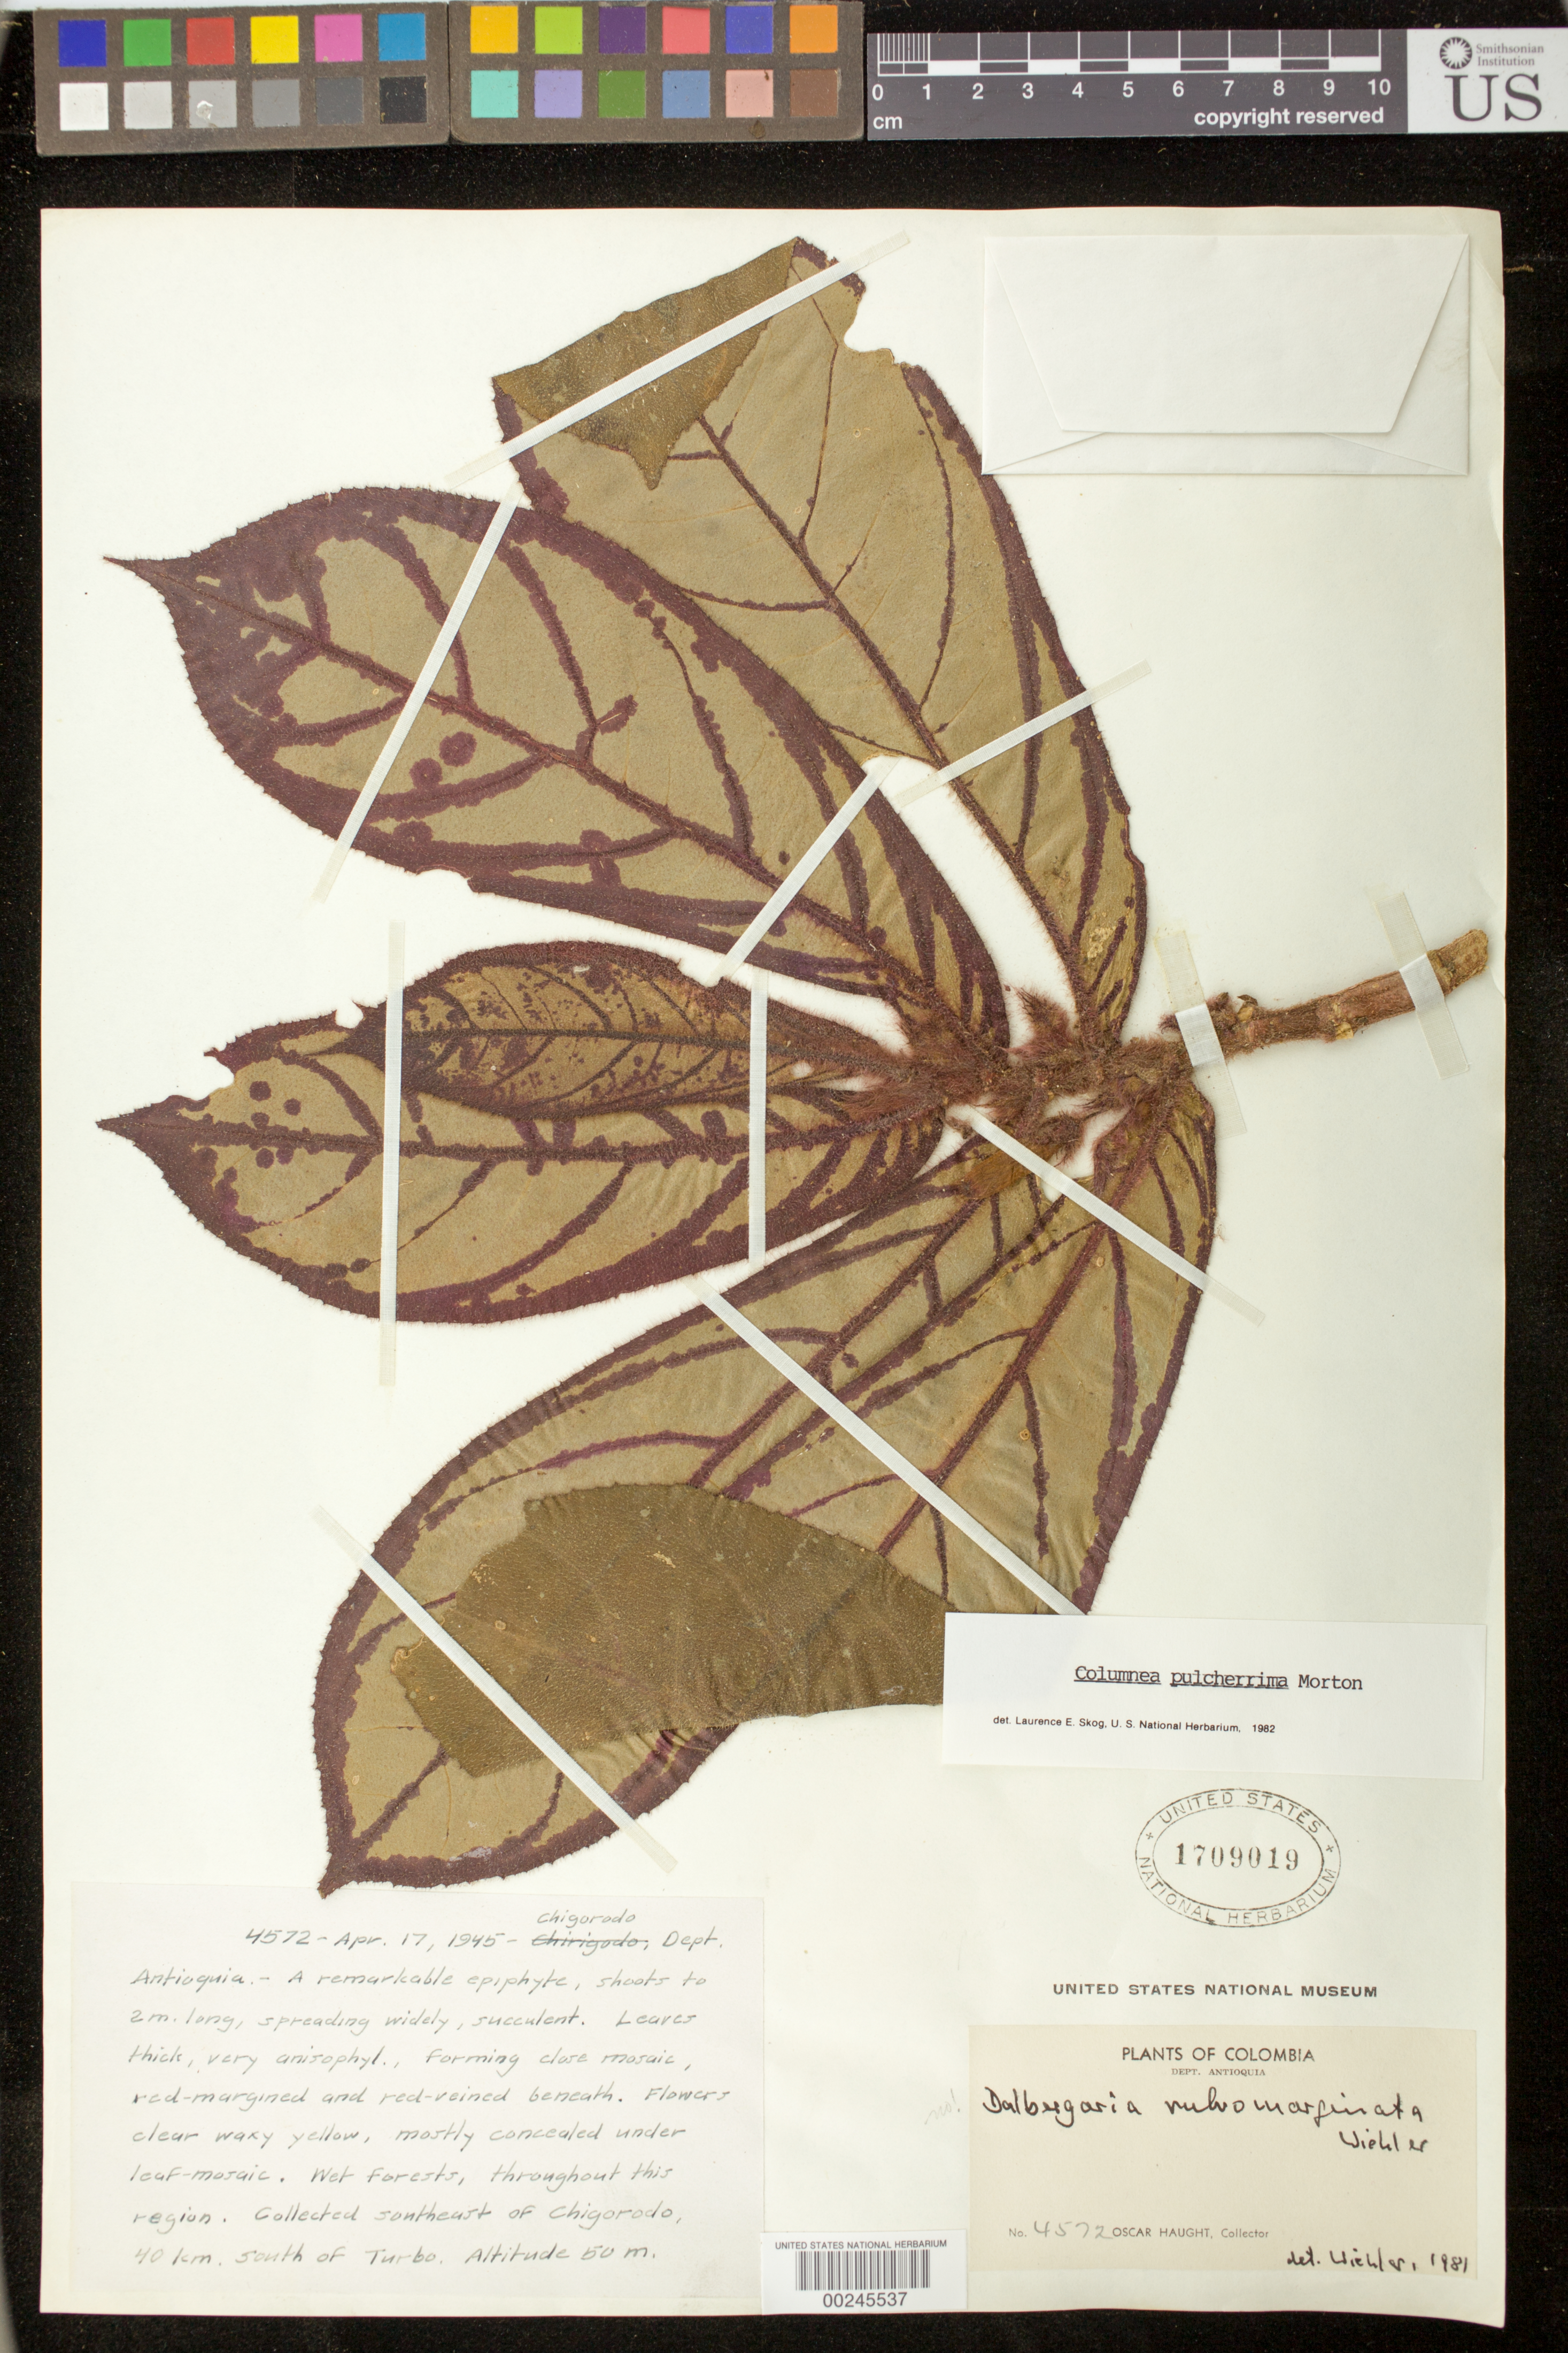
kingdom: Plantae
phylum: Tracheophyta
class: Magnoliopsida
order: Lamiales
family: Gesneriaceae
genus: Columnea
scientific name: Columnea pulcherrima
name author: C.V. Morton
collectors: O. L. Haught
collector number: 4572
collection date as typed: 17 Apr 1945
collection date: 1945-04-17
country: Colombia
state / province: Antioquia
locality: SE of Chigorodo, 40 km S of Turbo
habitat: Wet forests, throughout this region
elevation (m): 50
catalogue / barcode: US 1709019